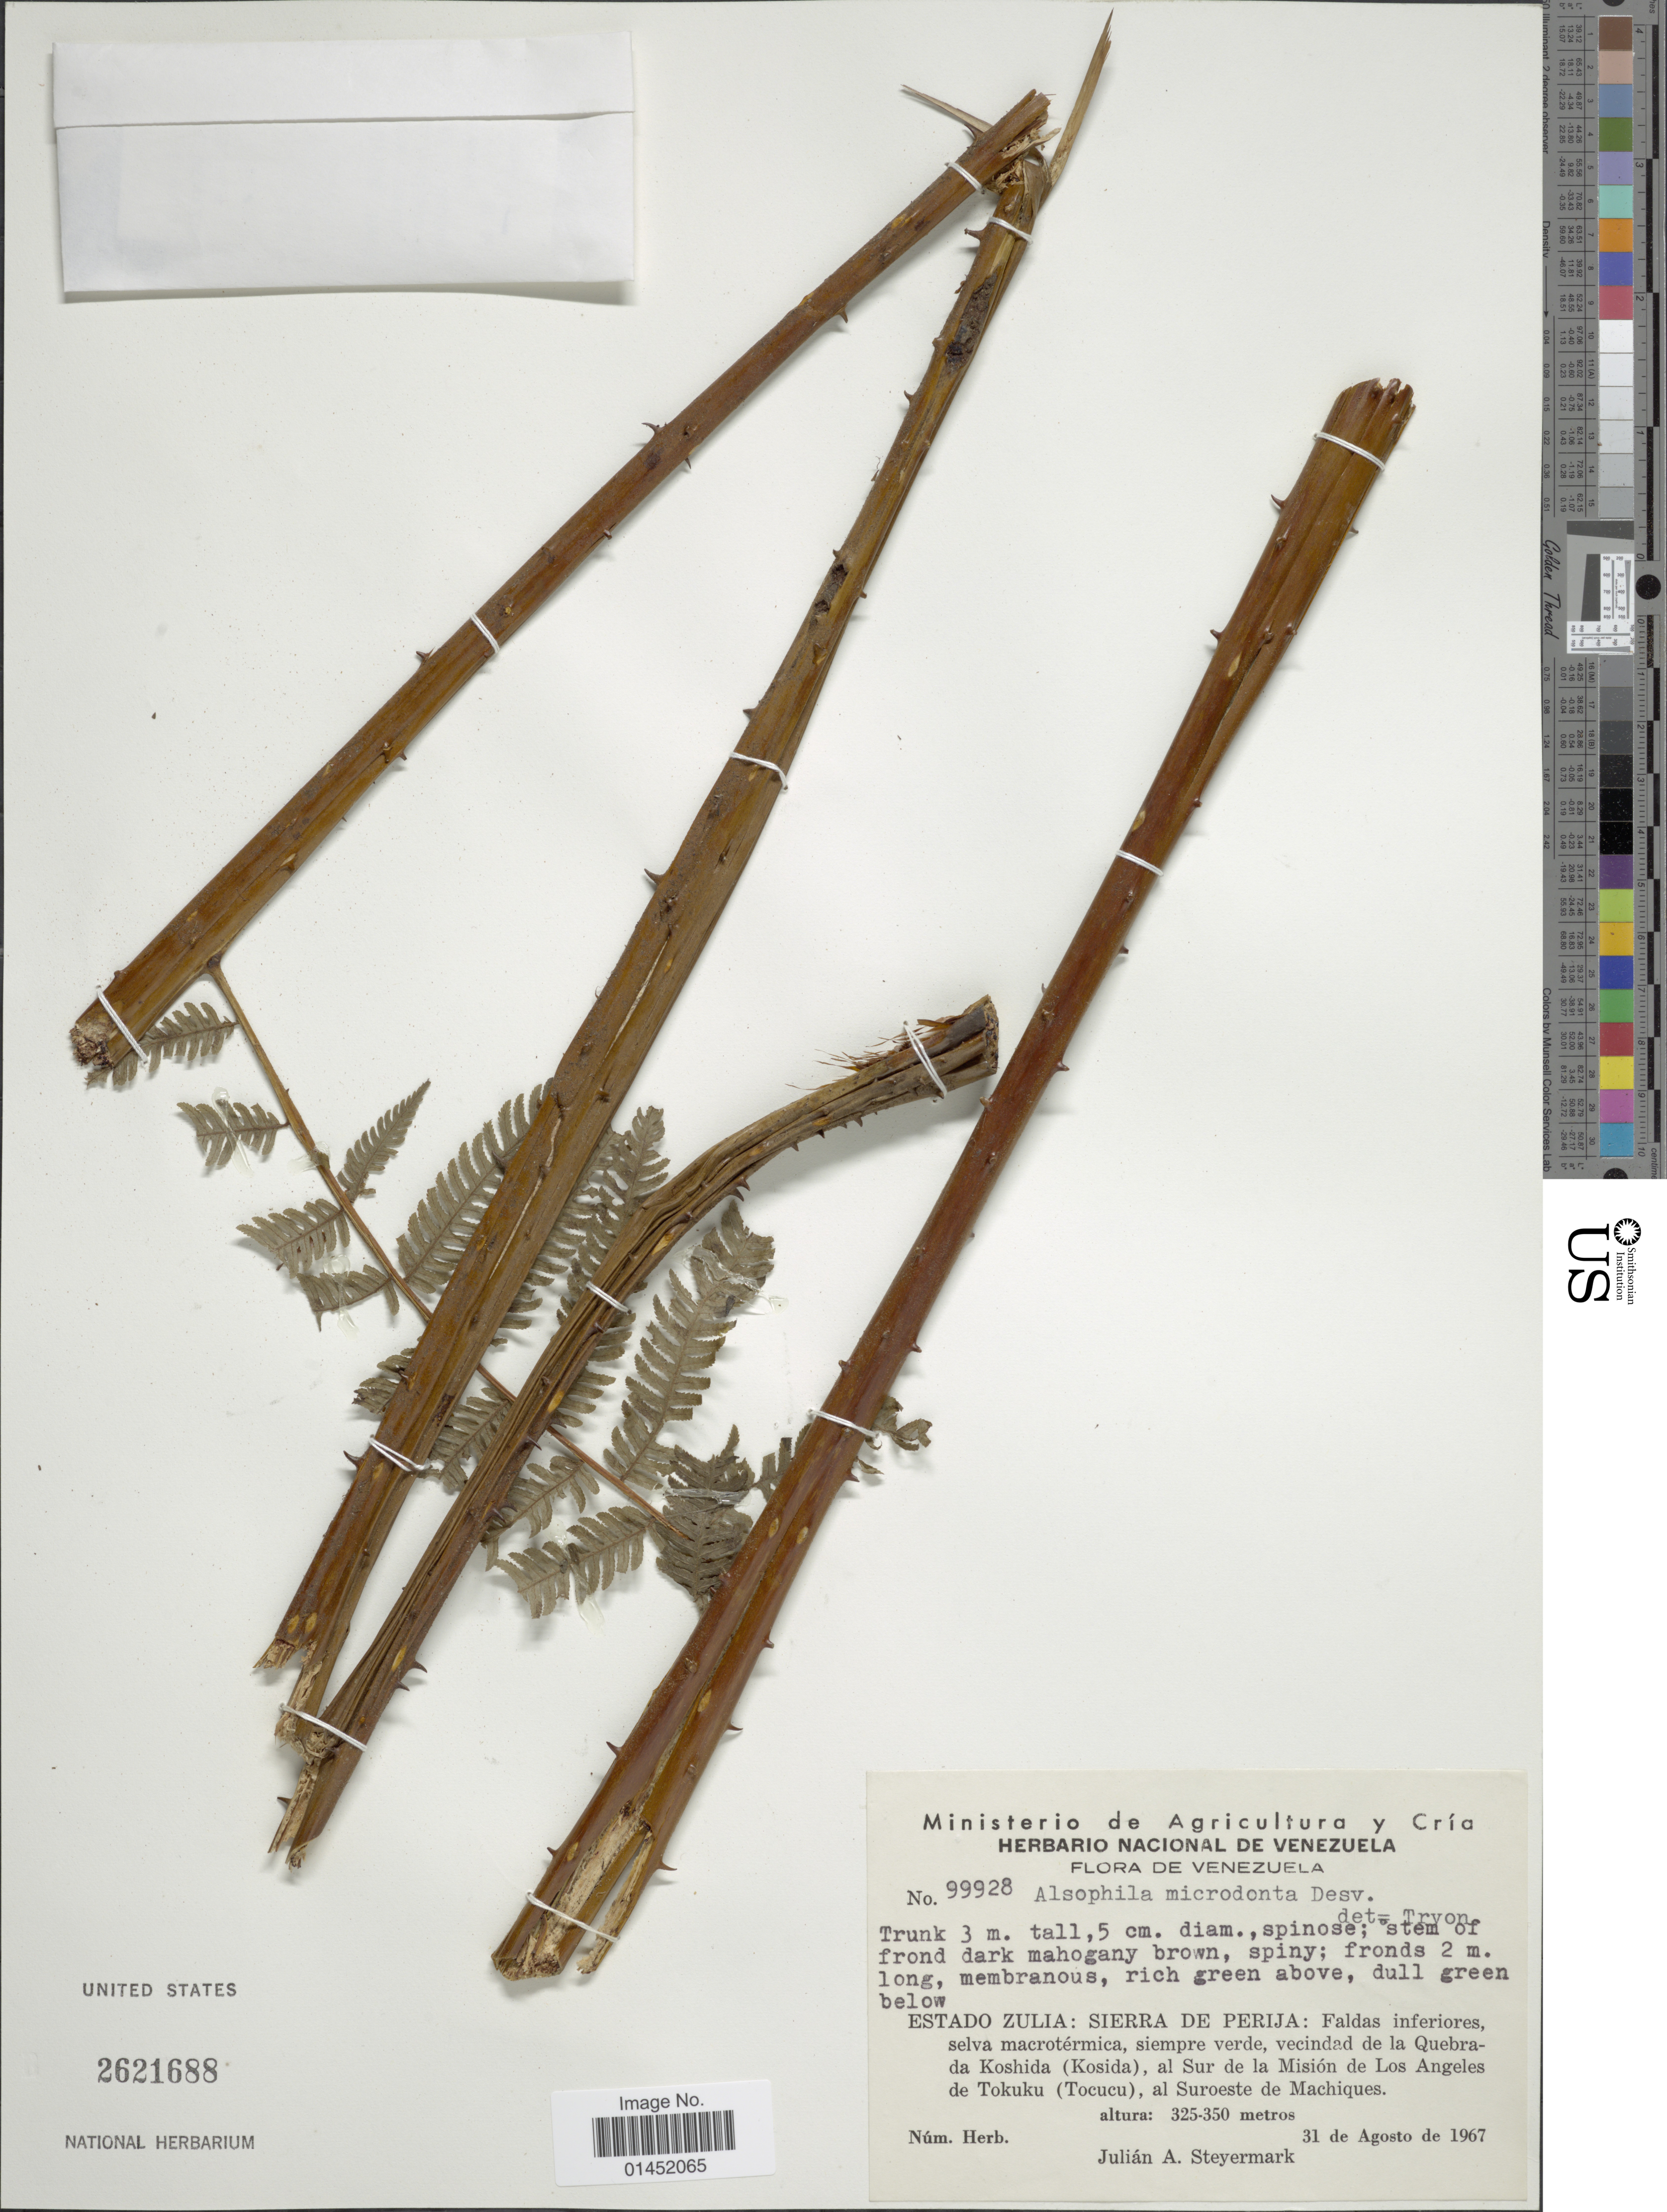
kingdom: Plantae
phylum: Tracheophyta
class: Polypodiopsida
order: Cyatheales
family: Cyatheaceae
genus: Cyathea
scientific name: Cyathea microdonta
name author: (Desv.) Domin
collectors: J. Steyermark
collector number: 99928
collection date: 1967-08-31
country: Venezuela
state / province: Zulia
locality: Sierra de Pereja: vecindad de la Quebrada Koshida (Kosida), al Sur de la Misión de Los Angeles de Tokuku (Tocucu), al Suroeste de Machiques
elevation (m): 325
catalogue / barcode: US 2621688